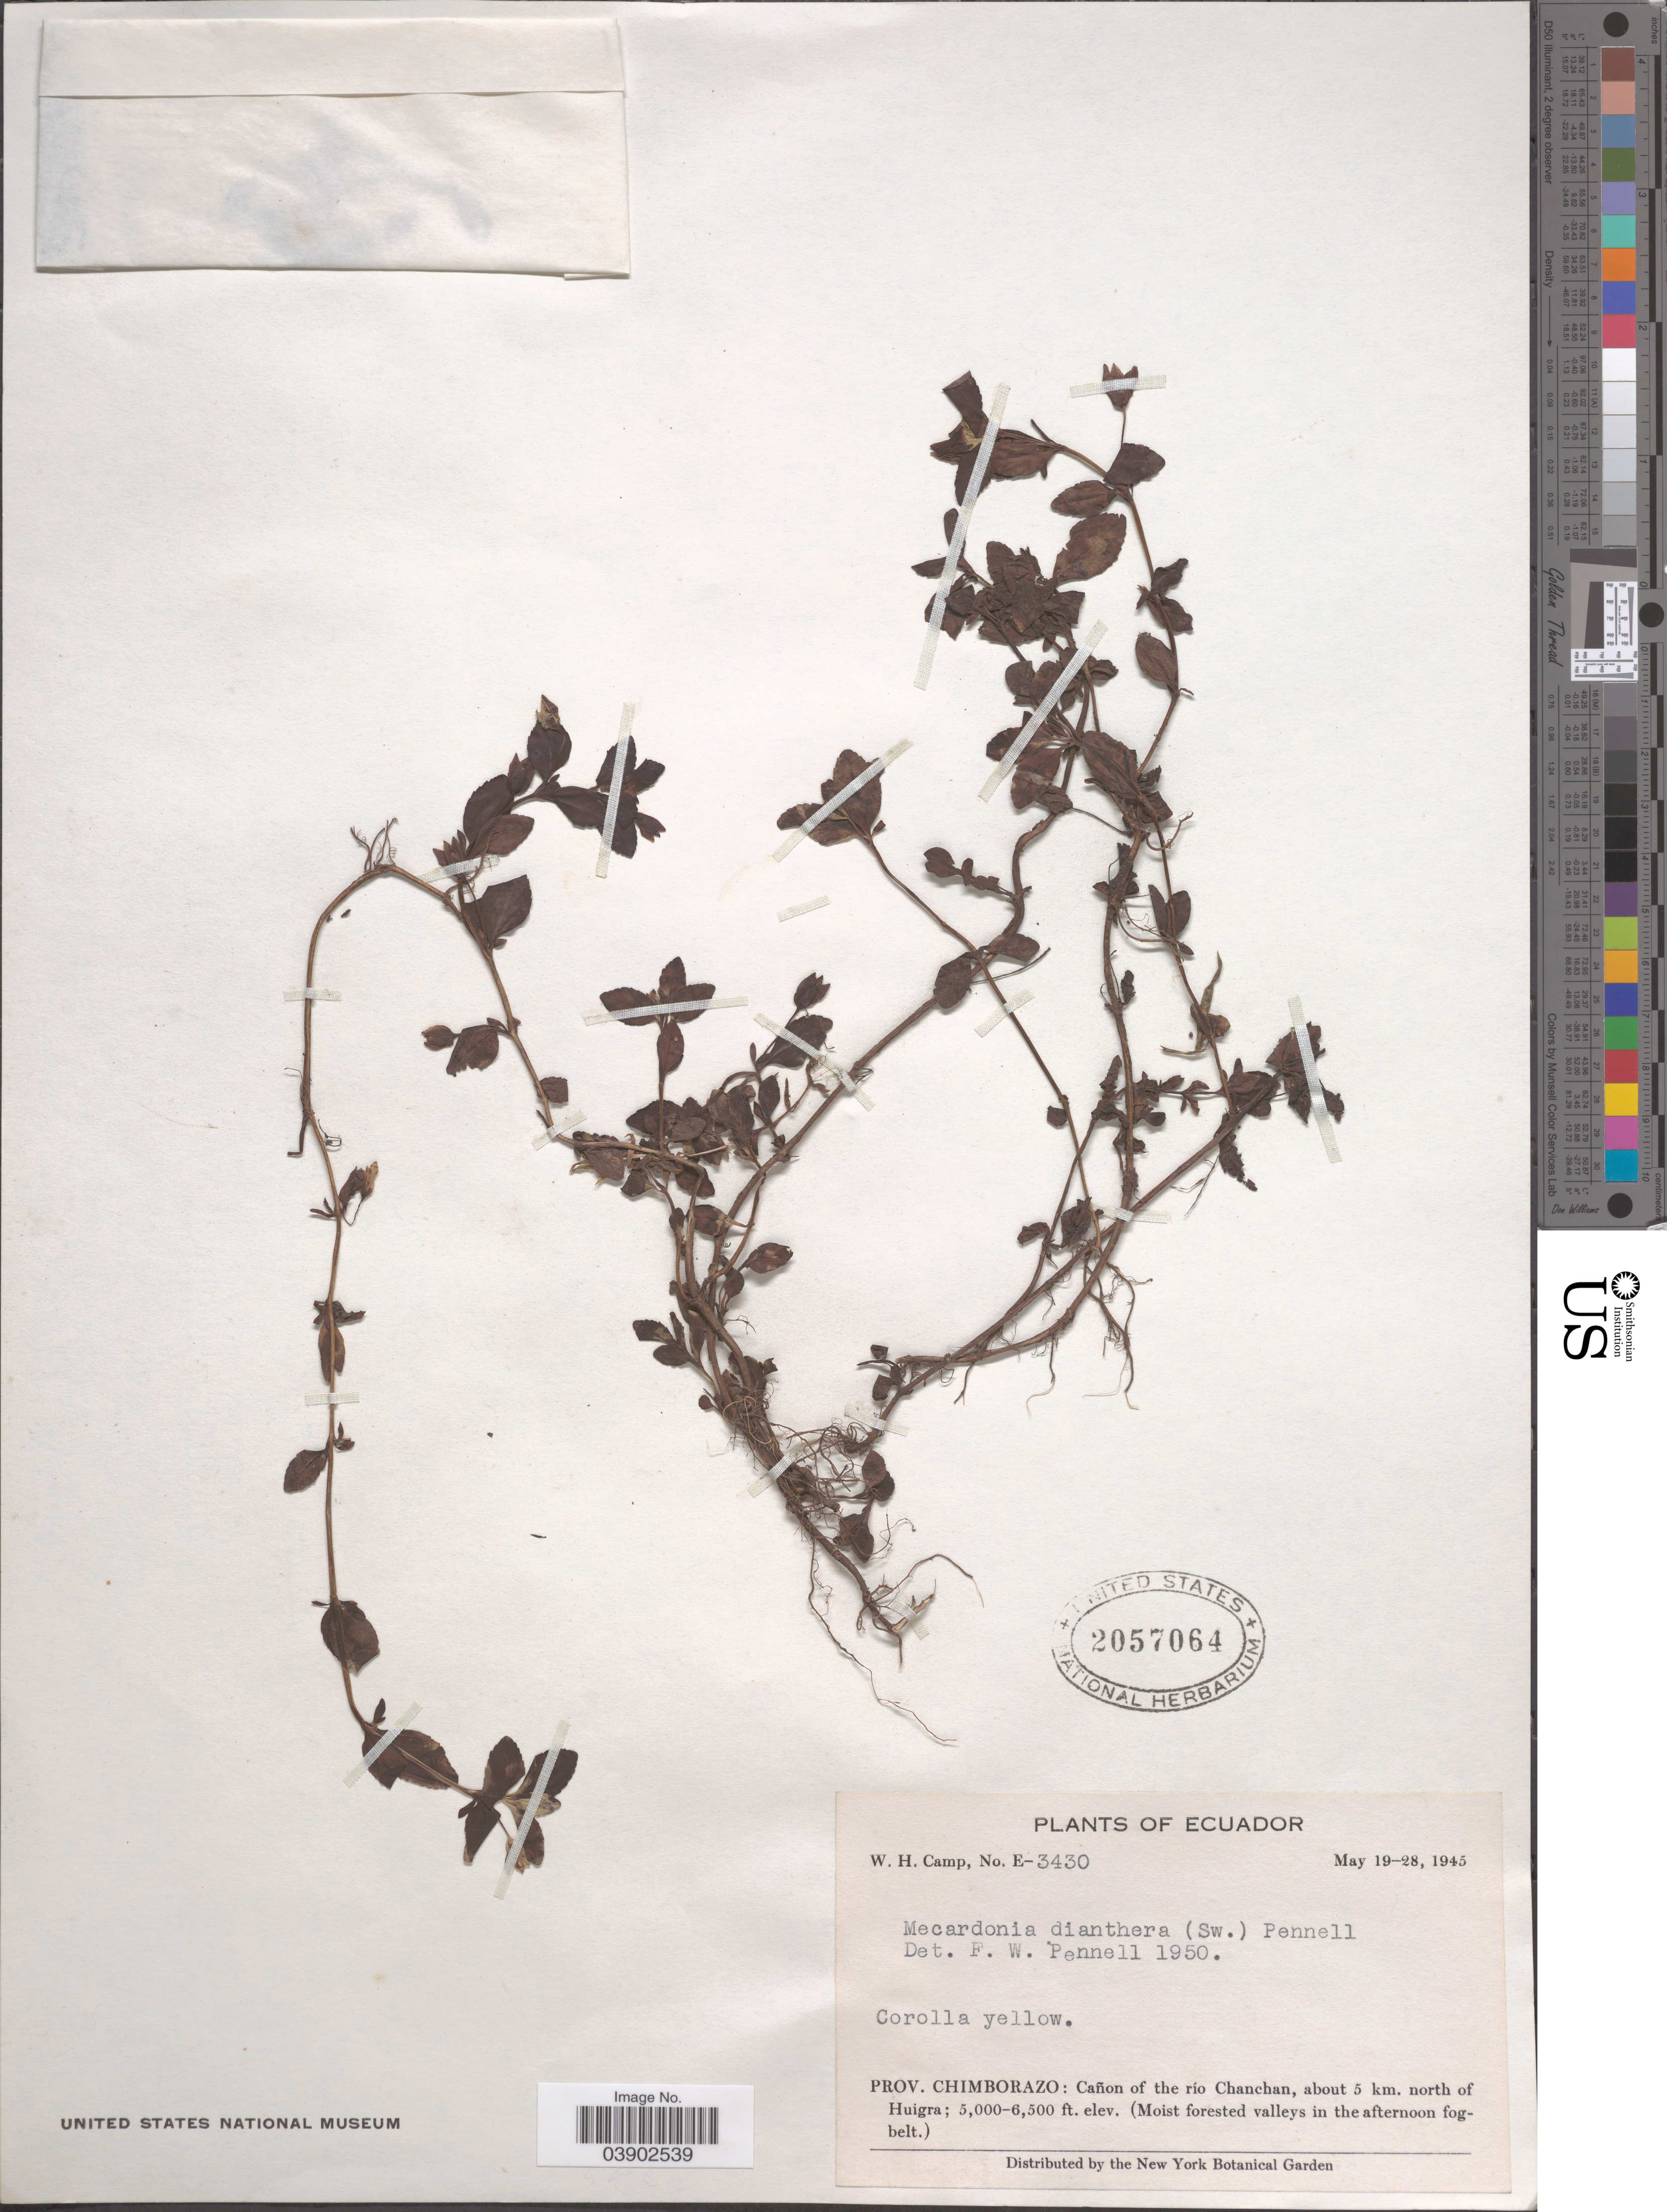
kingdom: Plantae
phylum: Tracheophyta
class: Magnoliopsida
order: Lamiales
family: Plantaginaceae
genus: Mecardonia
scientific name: Mecardonia procumbens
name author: (Mill.) Small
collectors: W. H. Camp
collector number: E-3430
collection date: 1945-05-19/1945-05-28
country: Ecuador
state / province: Chimborazo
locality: Cañon of the río Chanchan, about 5 km. north of Huigra.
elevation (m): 1524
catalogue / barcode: US 2057064